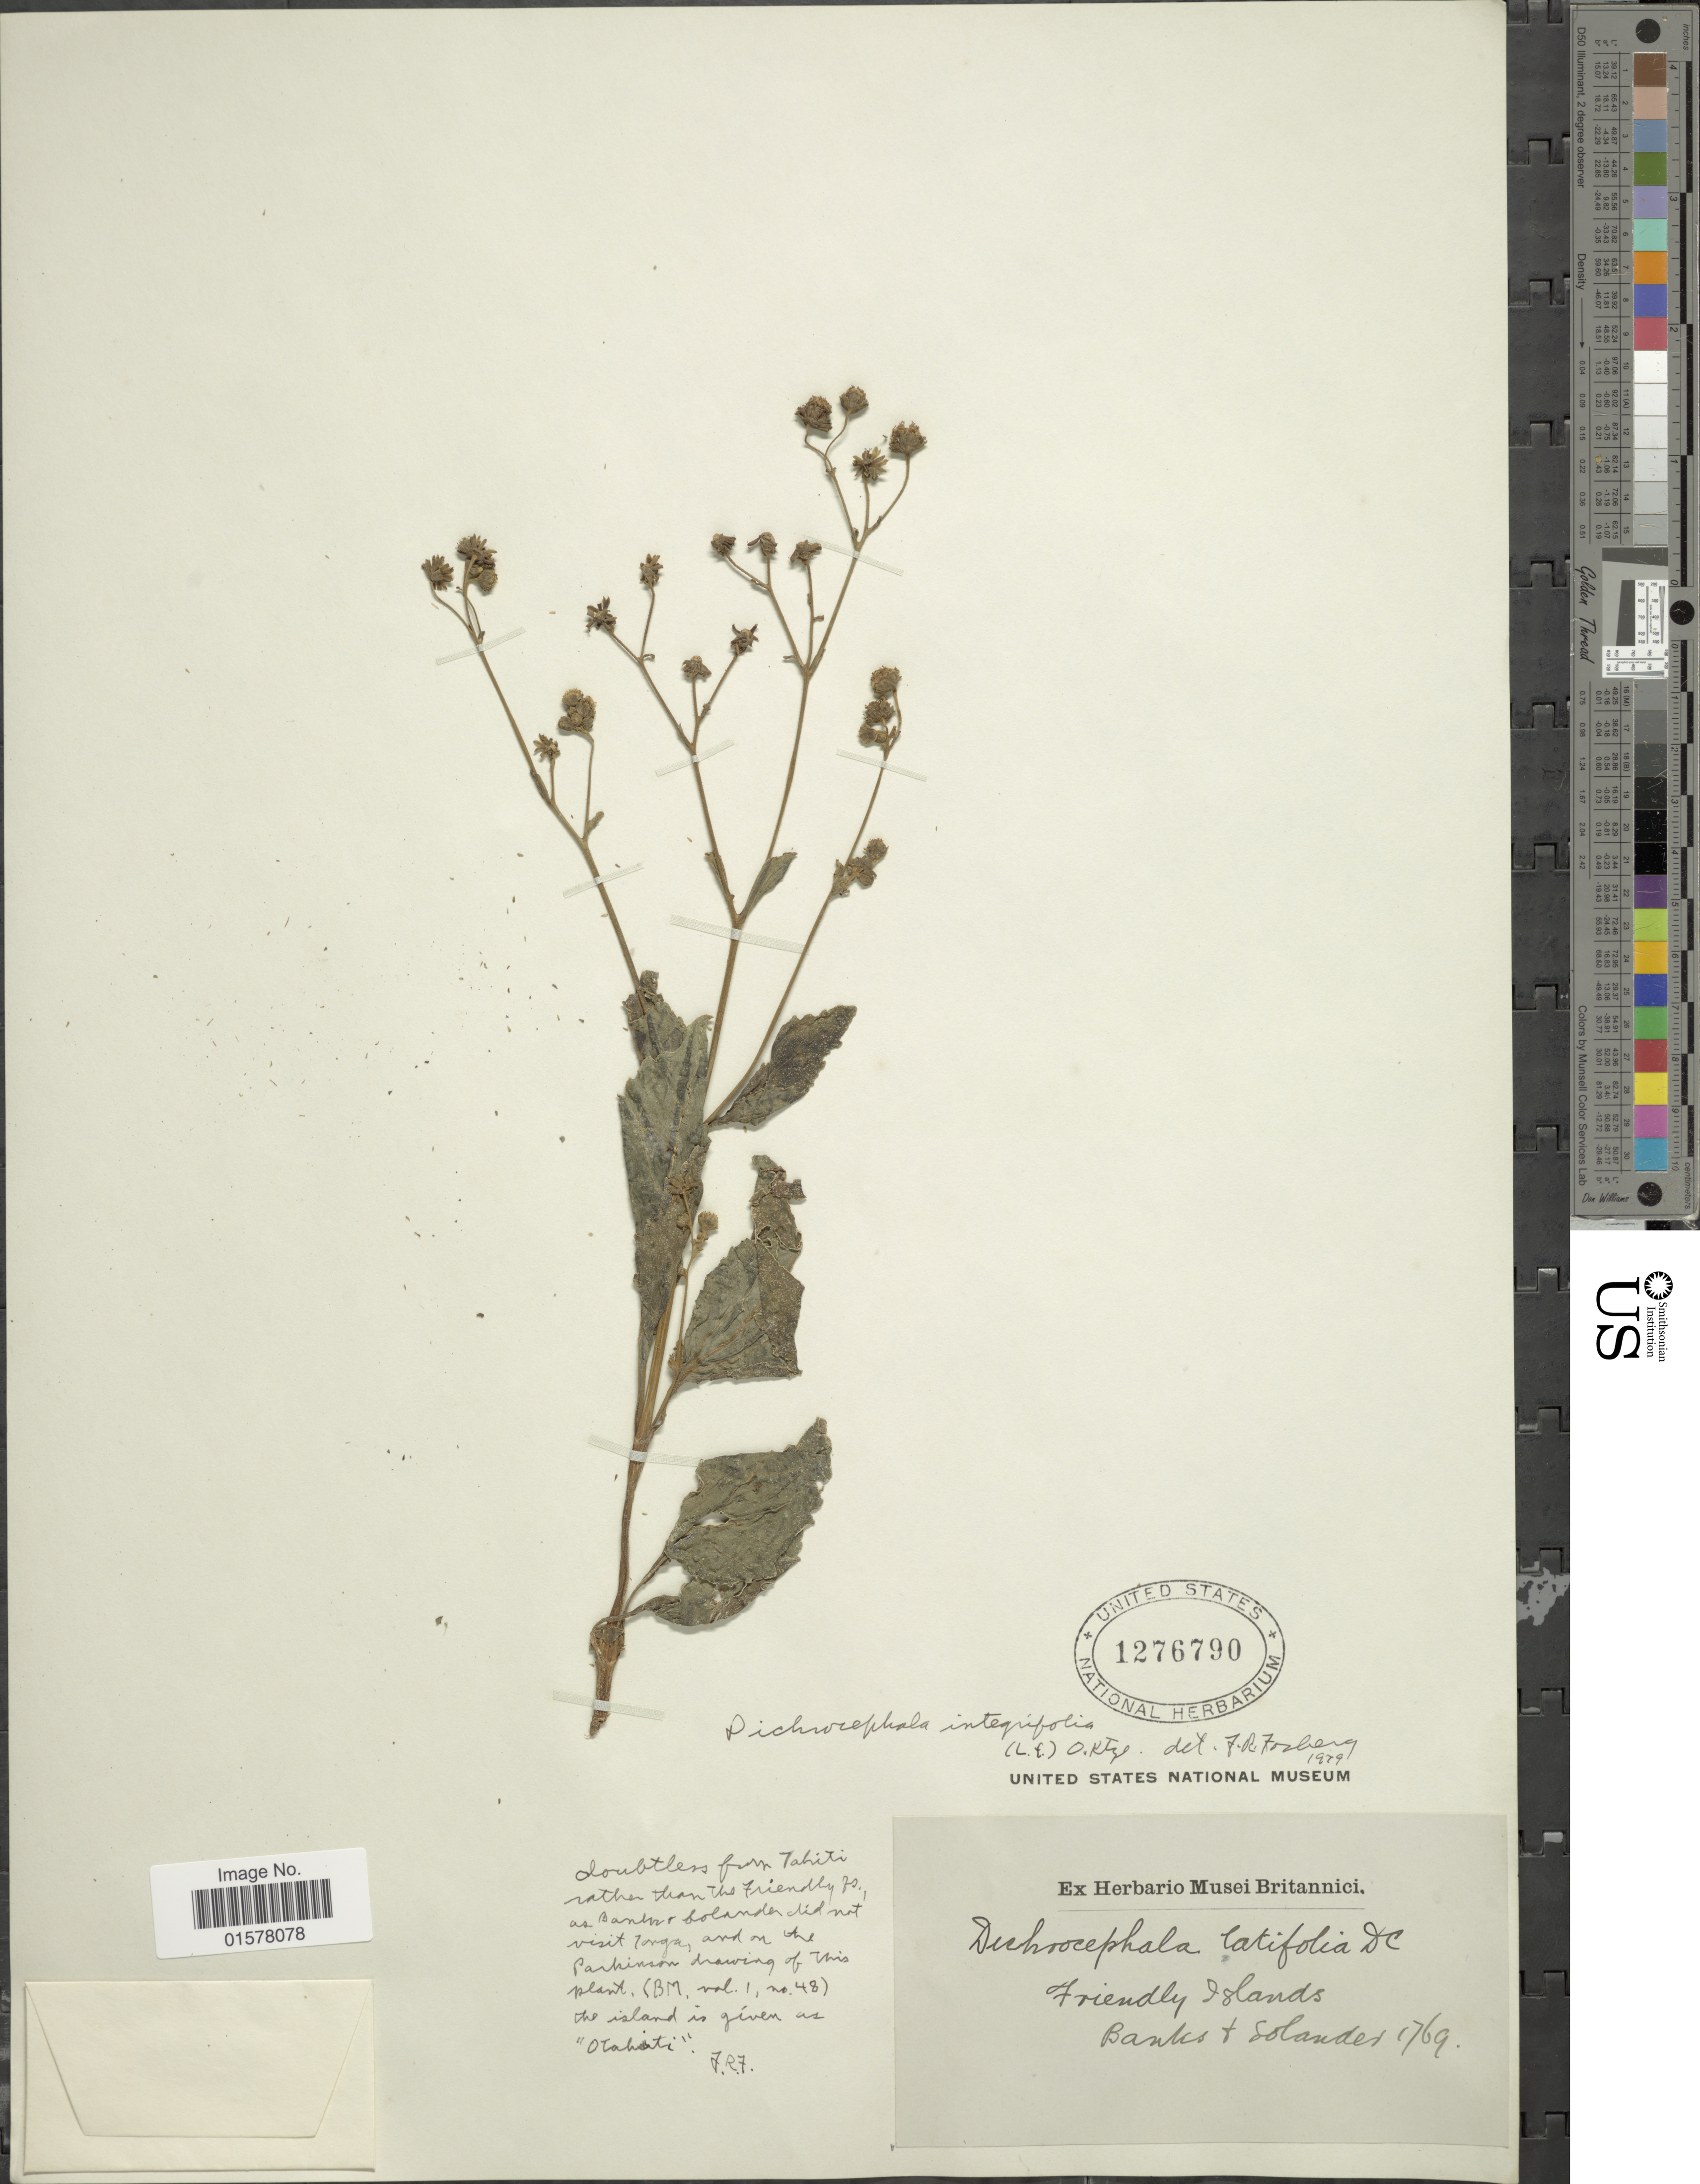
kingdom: Plantae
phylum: Tracheophyta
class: Magnoliopsida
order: Asterales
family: Asteraceae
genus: Dichrocephala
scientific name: Dichrocephala integrifolia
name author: (L. f.) Kuntze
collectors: -- Banks & -- Solander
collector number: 1769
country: Tonga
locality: Friendly Islands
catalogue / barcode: US 1276790